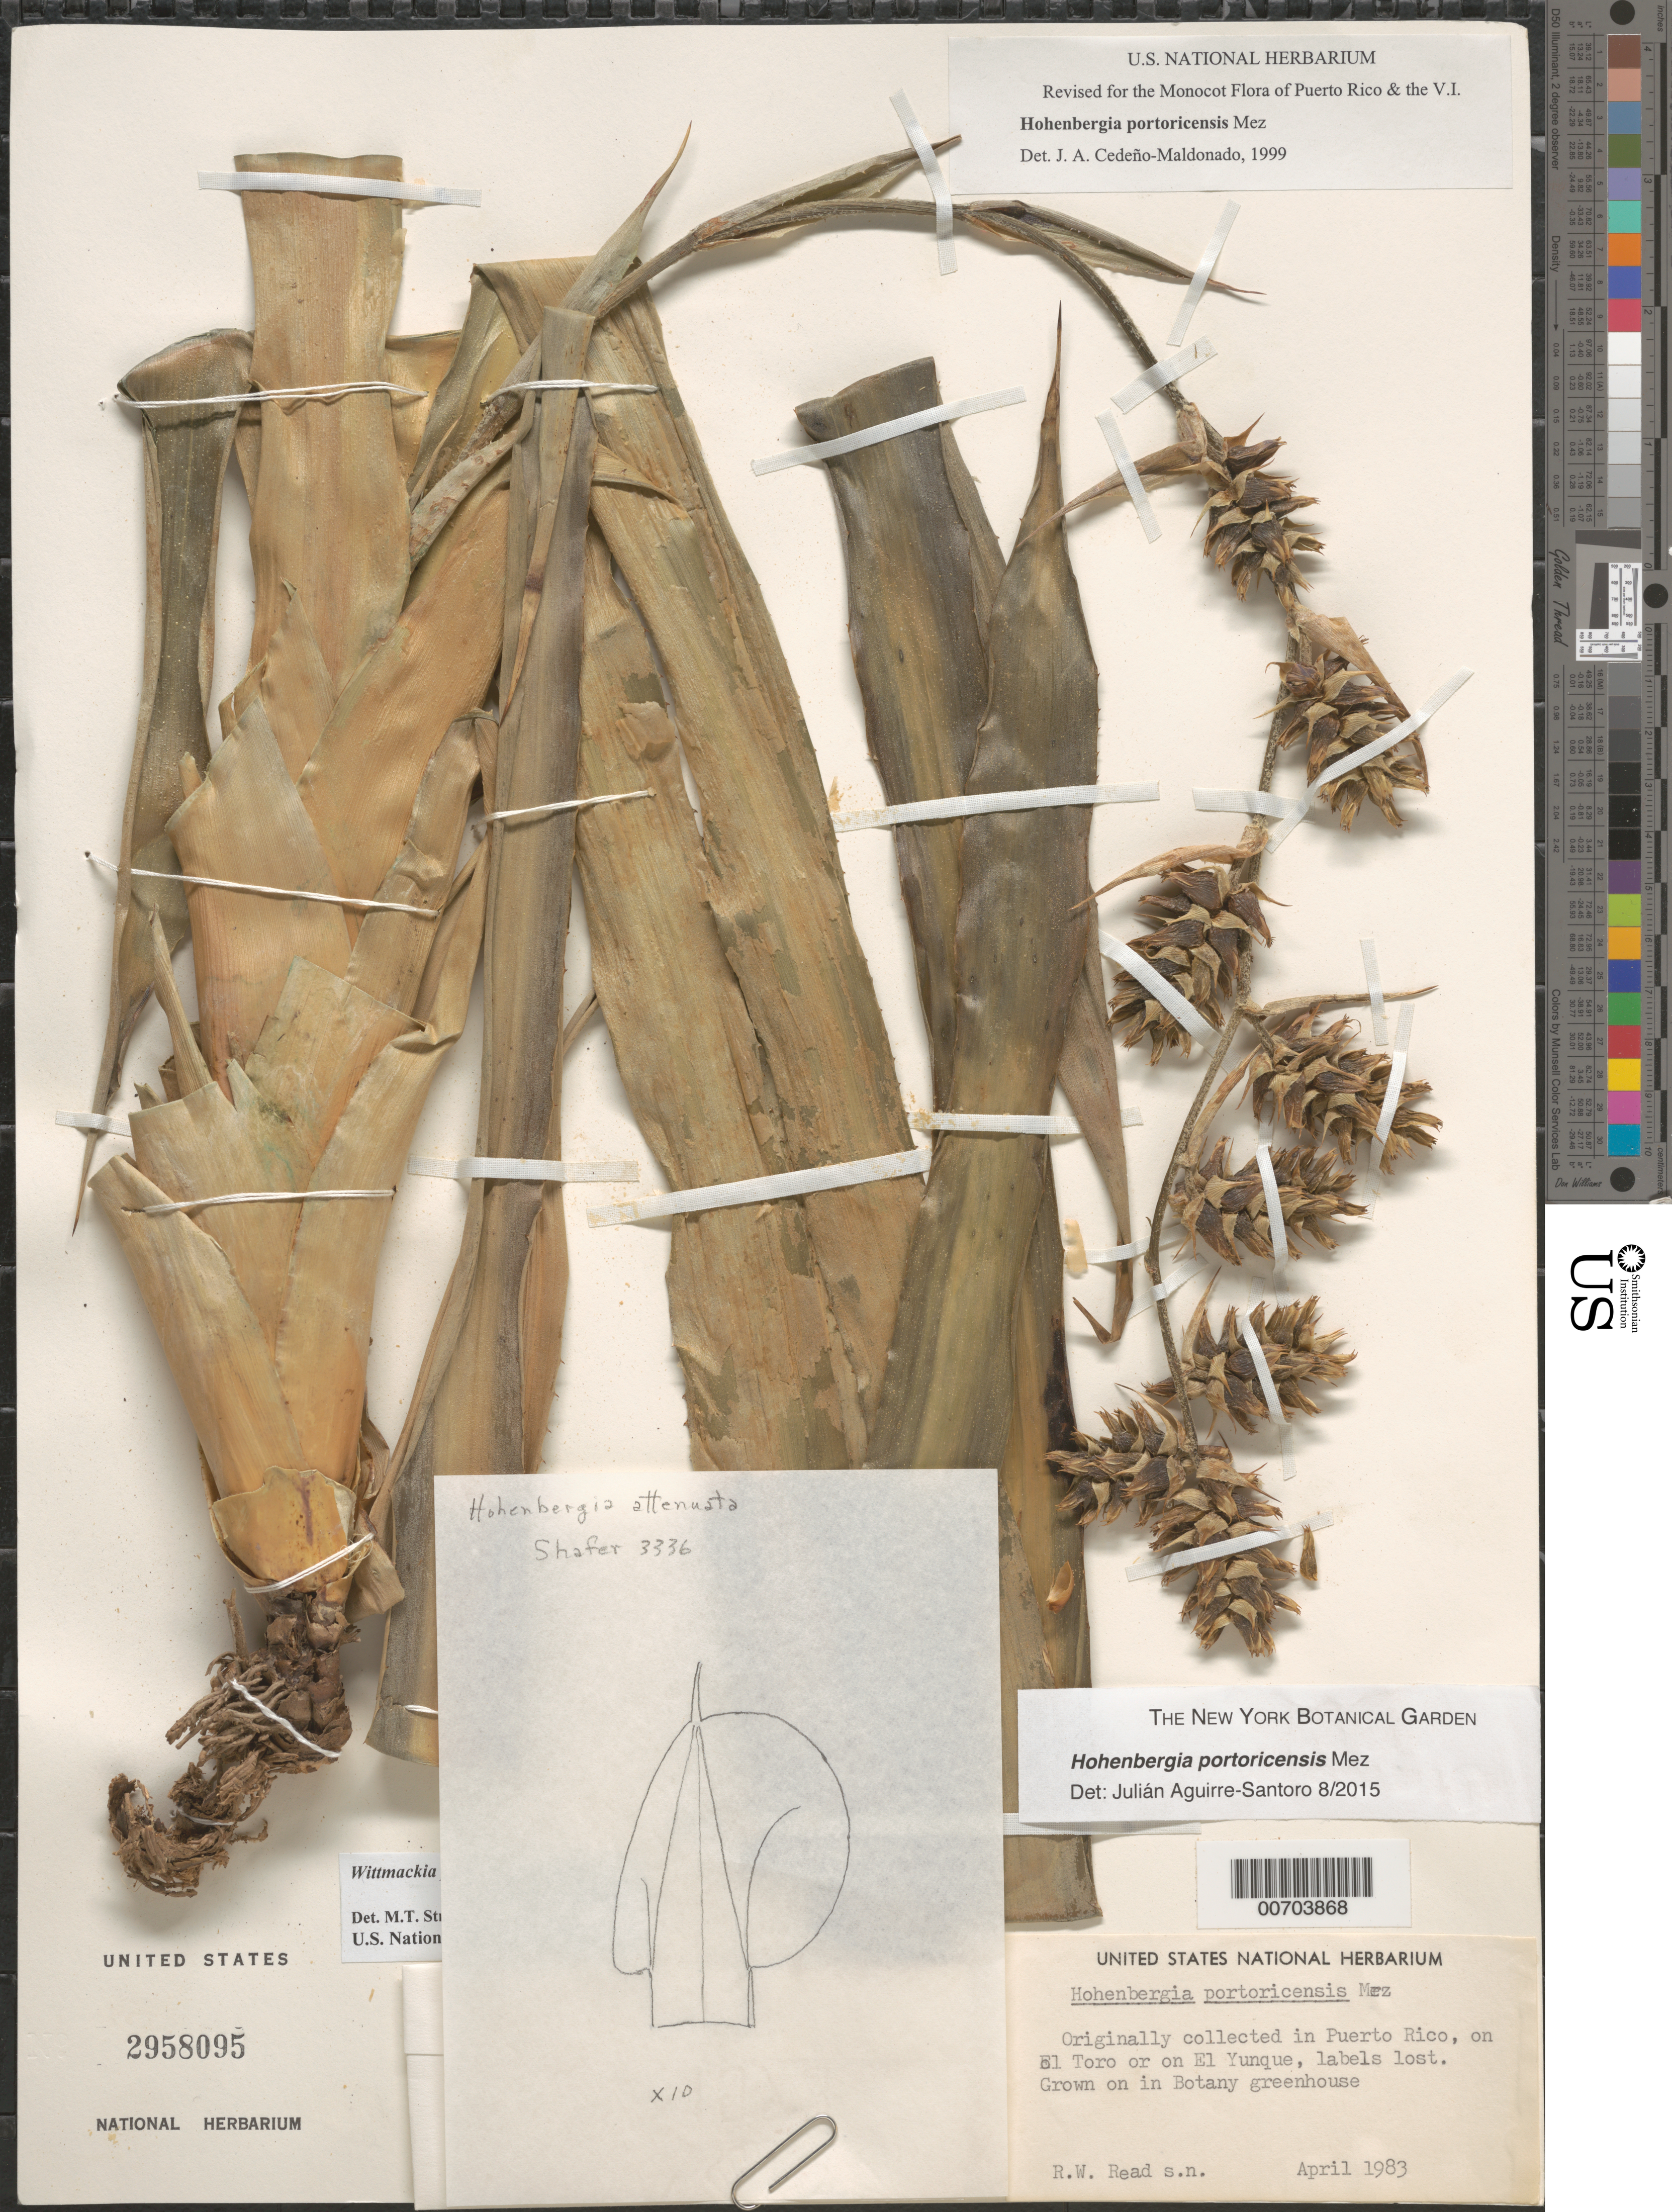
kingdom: Plantae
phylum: Tracheophyta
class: Liliopsida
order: Poales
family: Bromeliaceae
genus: Wittmackia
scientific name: Wittmackia portoricensis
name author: (Mez) Aguirre-Santoro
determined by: Strong, Mark T., (BOT), Smithsonian Institution - National Museum of Natural History (UNITED STATES)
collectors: R. W. Read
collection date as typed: Apr 1983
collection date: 1983-04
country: Puerto Rico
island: Greater Antilles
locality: On El Toro or El Yunque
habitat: Grown in or on botany greenhouse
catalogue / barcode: US 2958095